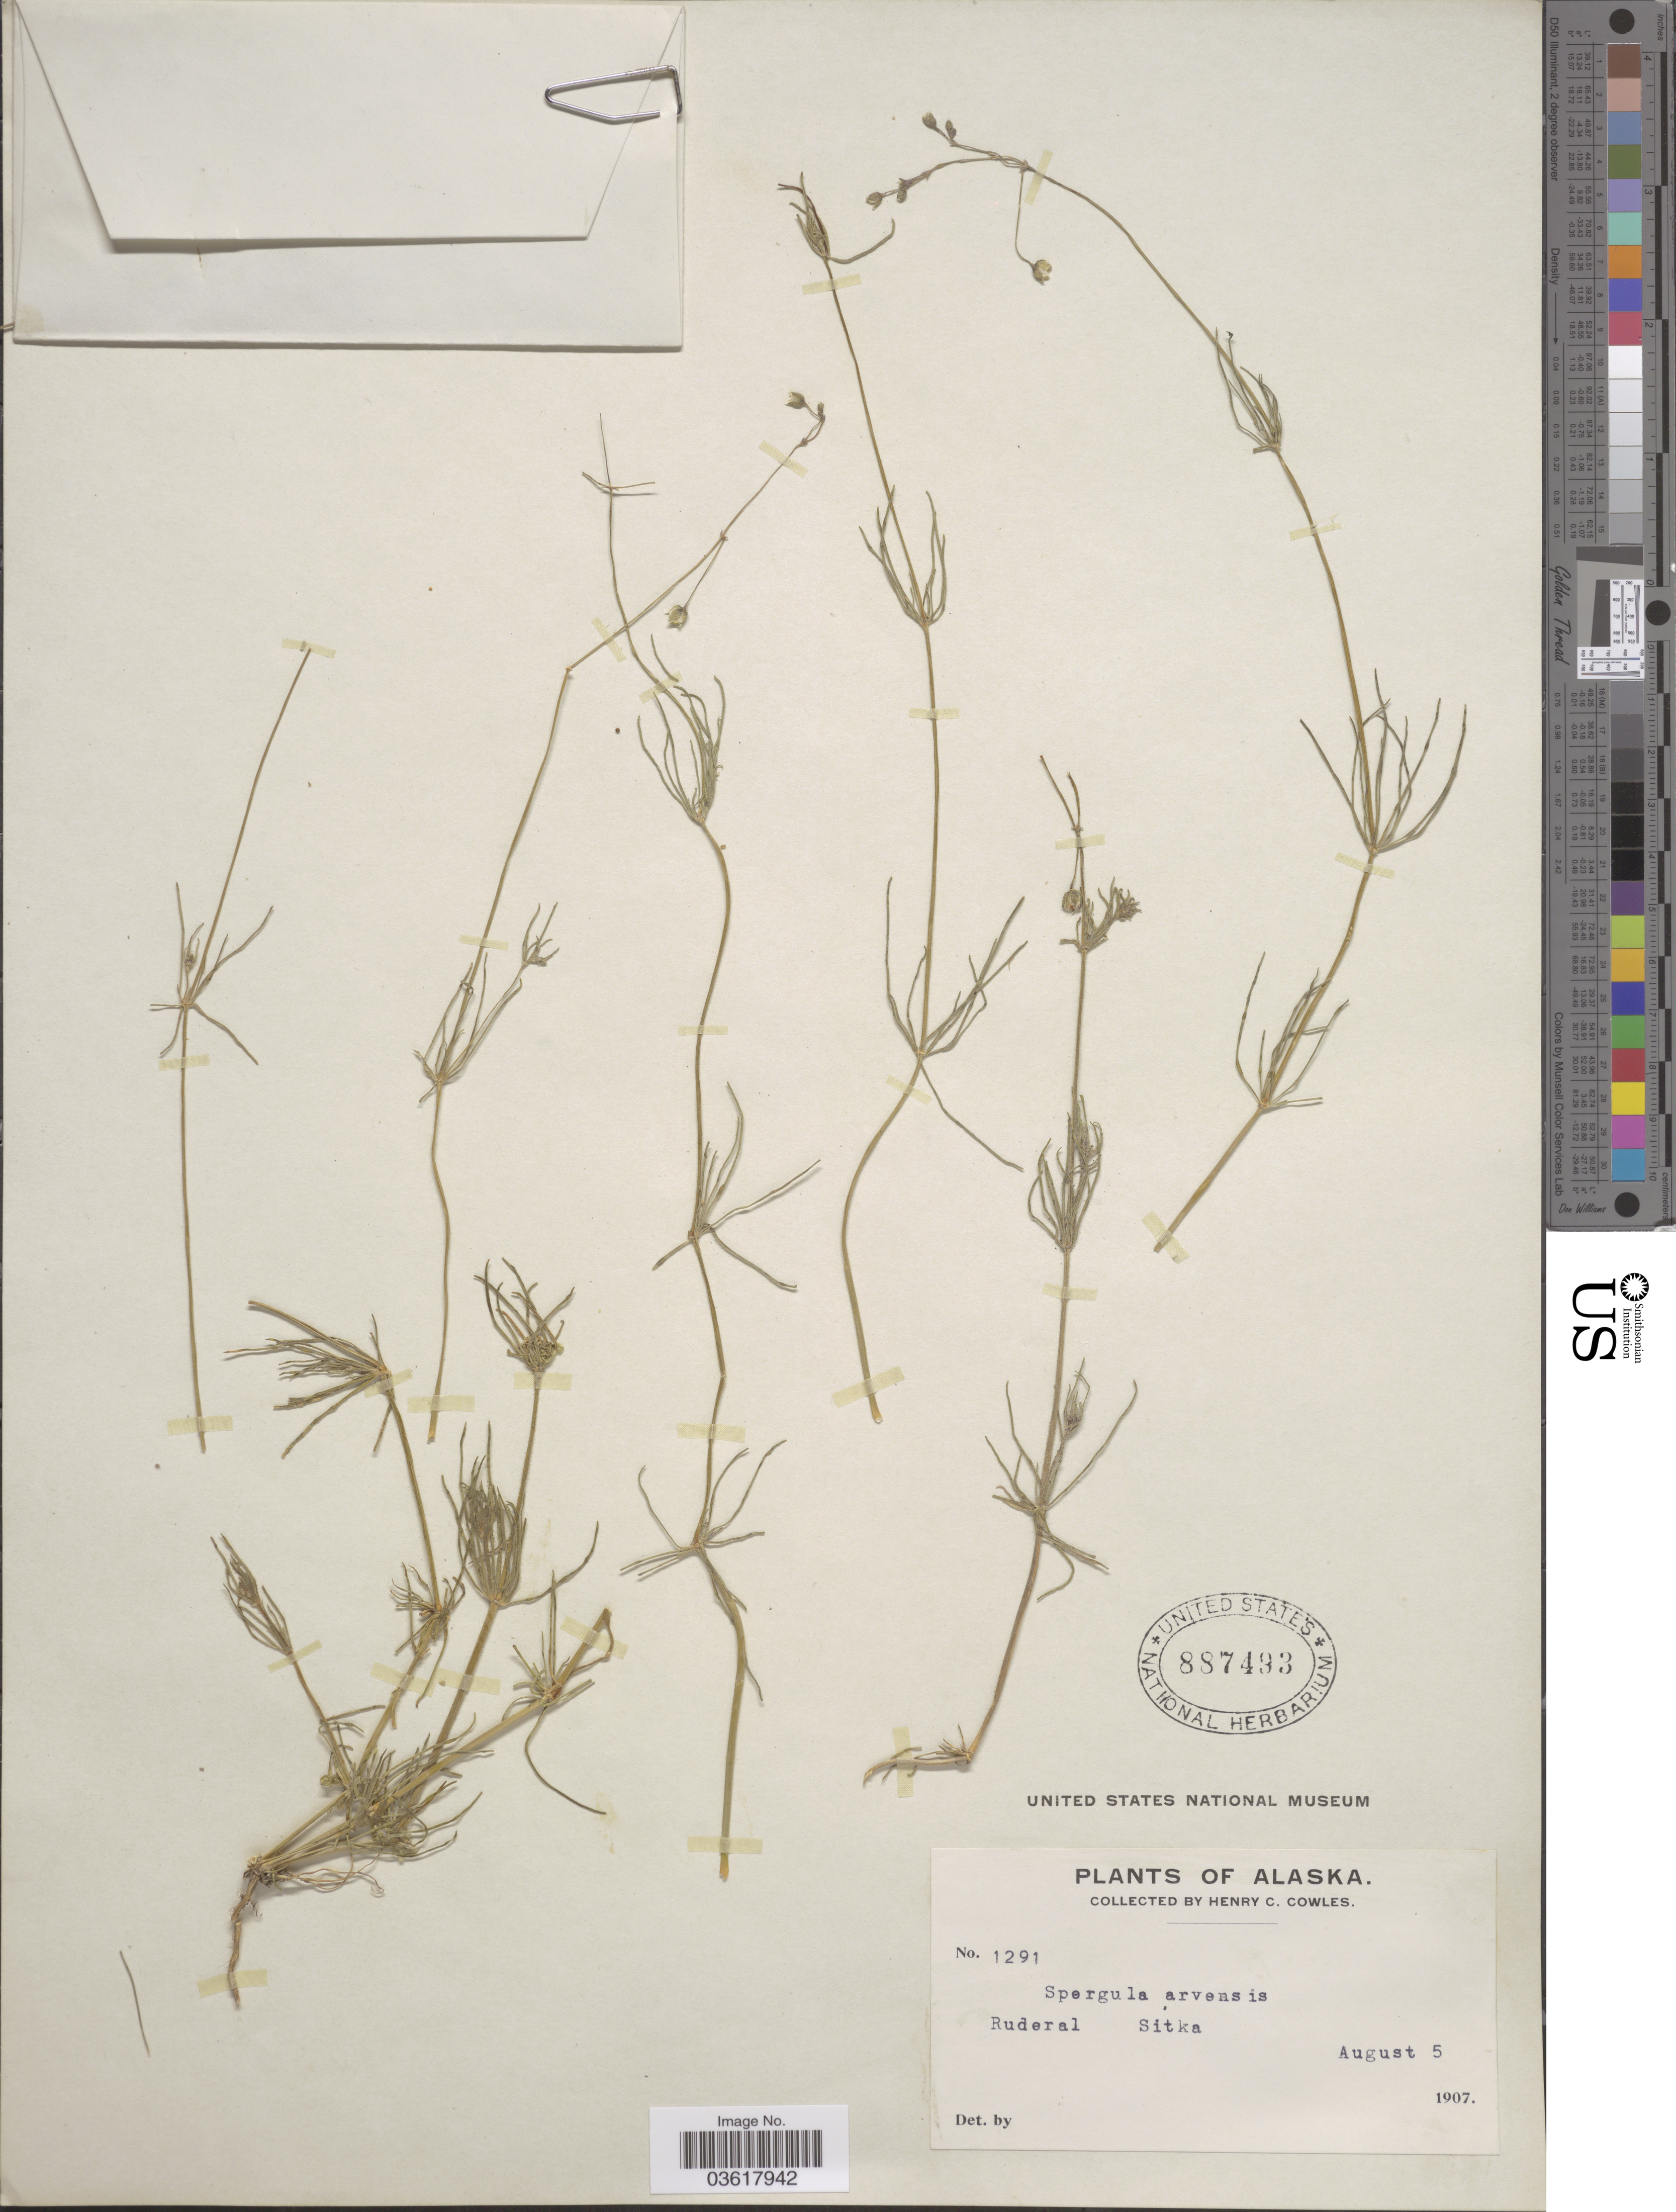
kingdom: Plantae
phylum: Tracheophyta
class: Magnoliopsida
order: Caryophyllales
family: Caryophyllaceae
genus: Spergula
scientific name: Spergula arvensis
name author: L.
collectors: H. Cowles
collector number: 1291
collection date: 1907-08-05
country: United States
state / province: Alaska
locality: Sitka.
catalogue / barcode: US 887493